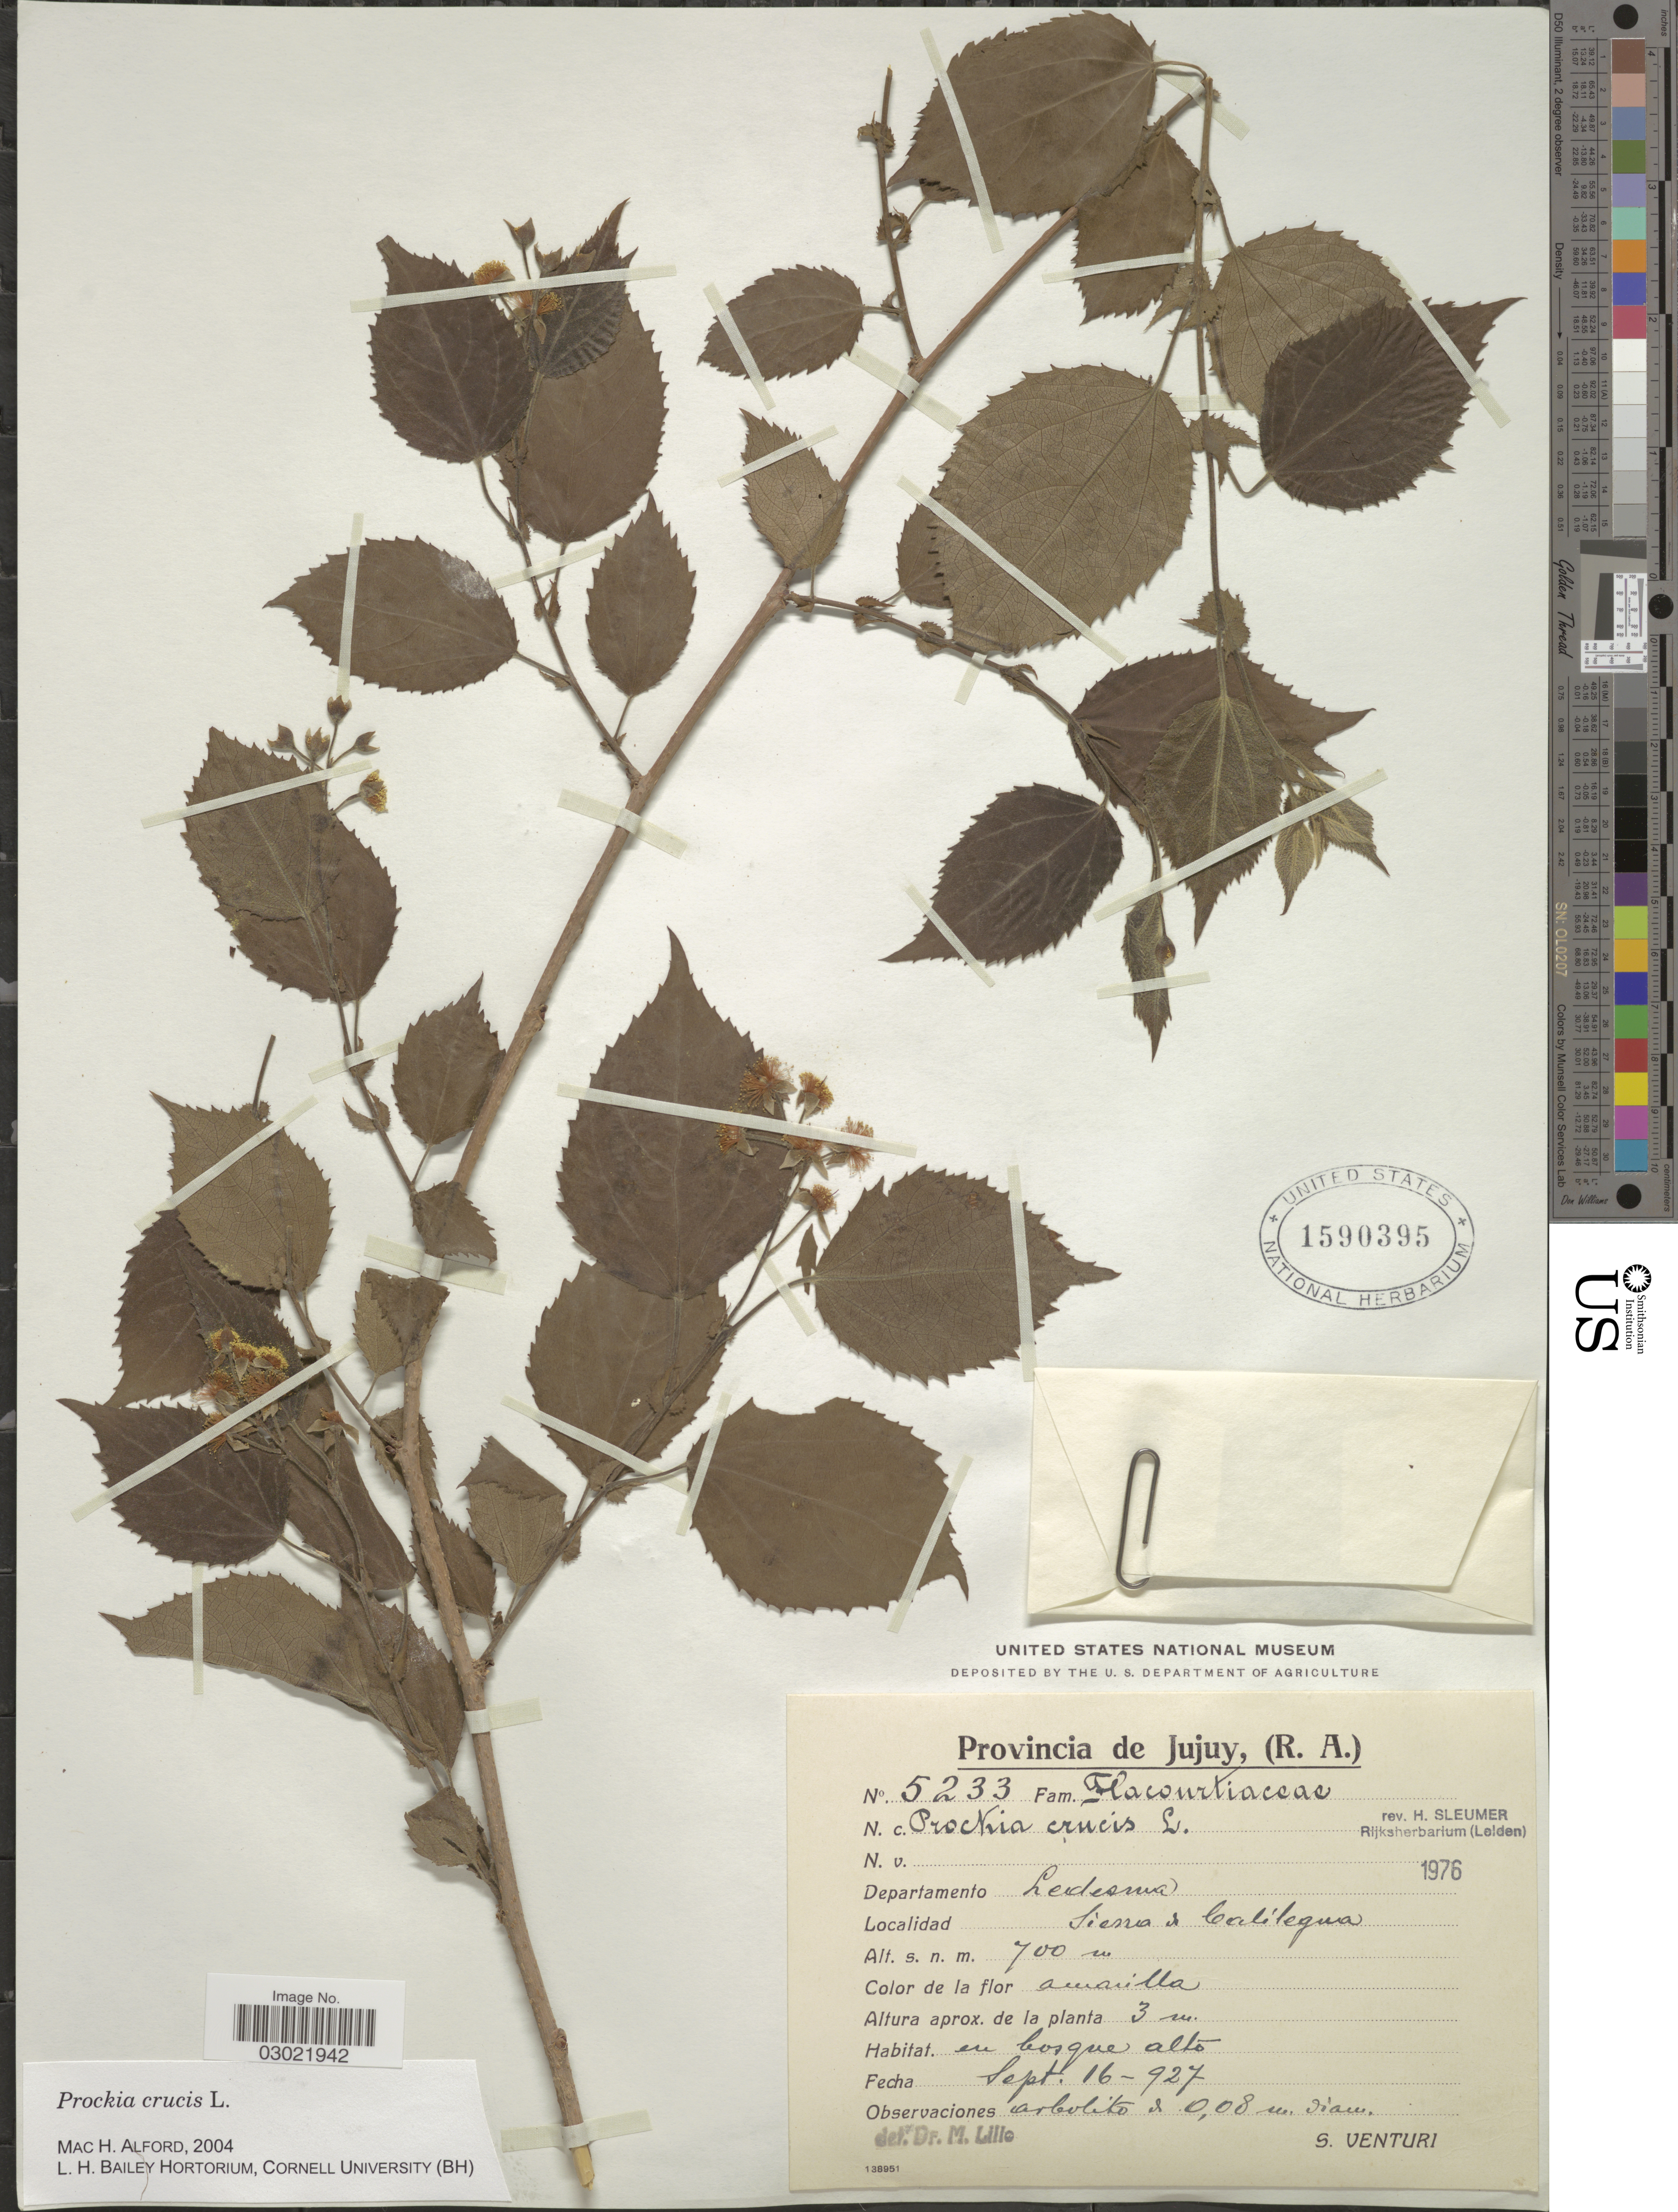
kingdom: Plantae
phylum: Tracheophyta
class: Magnoliopsida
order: Malpighiales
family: Salicaceae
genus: Prockia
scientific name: Prockia crucis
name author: P. Browne ex L.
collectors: S. Venturi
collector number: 5233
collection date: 1927-09-16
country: Argentina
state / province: Jujuy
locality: (R.A.) Departamento Ledesma. Sierra a Calilegua.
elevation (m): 700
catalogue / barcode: US 1590395